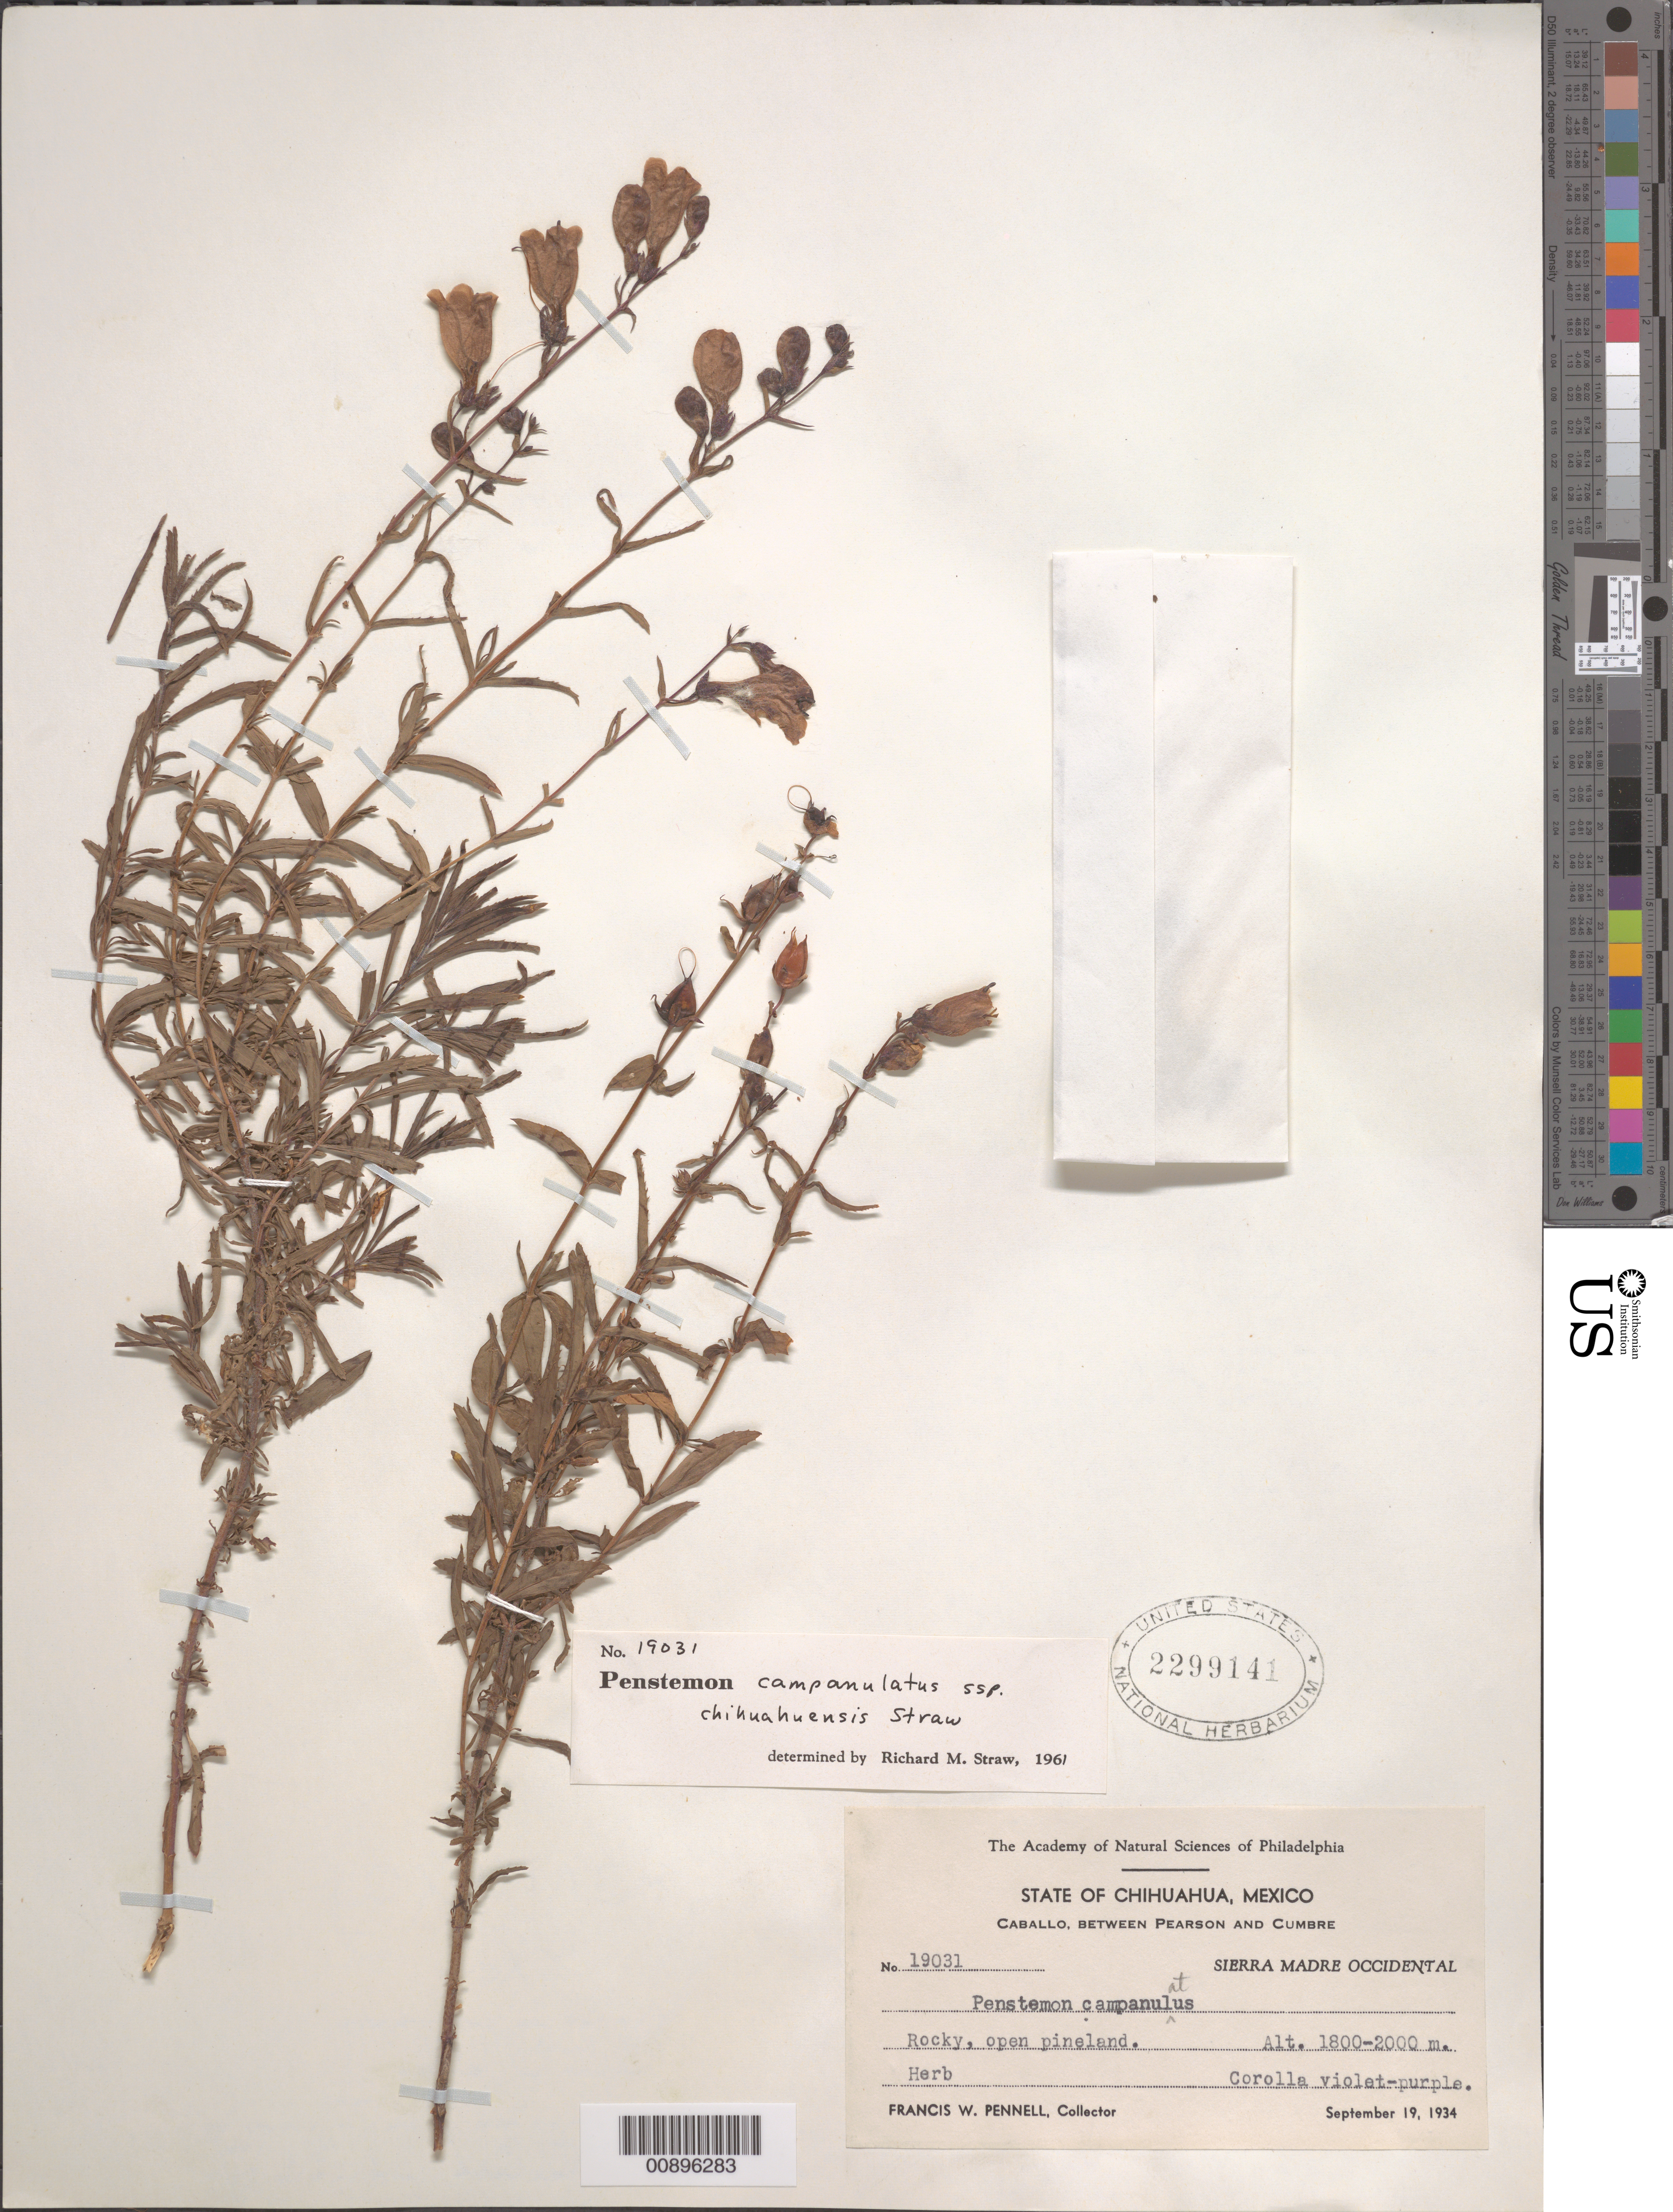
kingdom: Plantae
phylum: Tracheophyta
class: Magnoliopsida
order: Lamiales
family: Plantaginaceae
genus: Penstemon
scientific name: Penstemon campanulatus subsp. chihuahuensis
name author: Straw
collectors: F. W. Pennell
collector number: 19031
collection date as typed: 19 Sep 1934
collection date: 1934-09-19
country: Mexico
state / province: Chihuahua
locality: Caballo, between Pearson and Cumbre. Sierra Madre Occidental, Chihuahua.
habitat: Rocky, open pineland.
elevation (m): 2000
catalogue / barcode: US 2299141